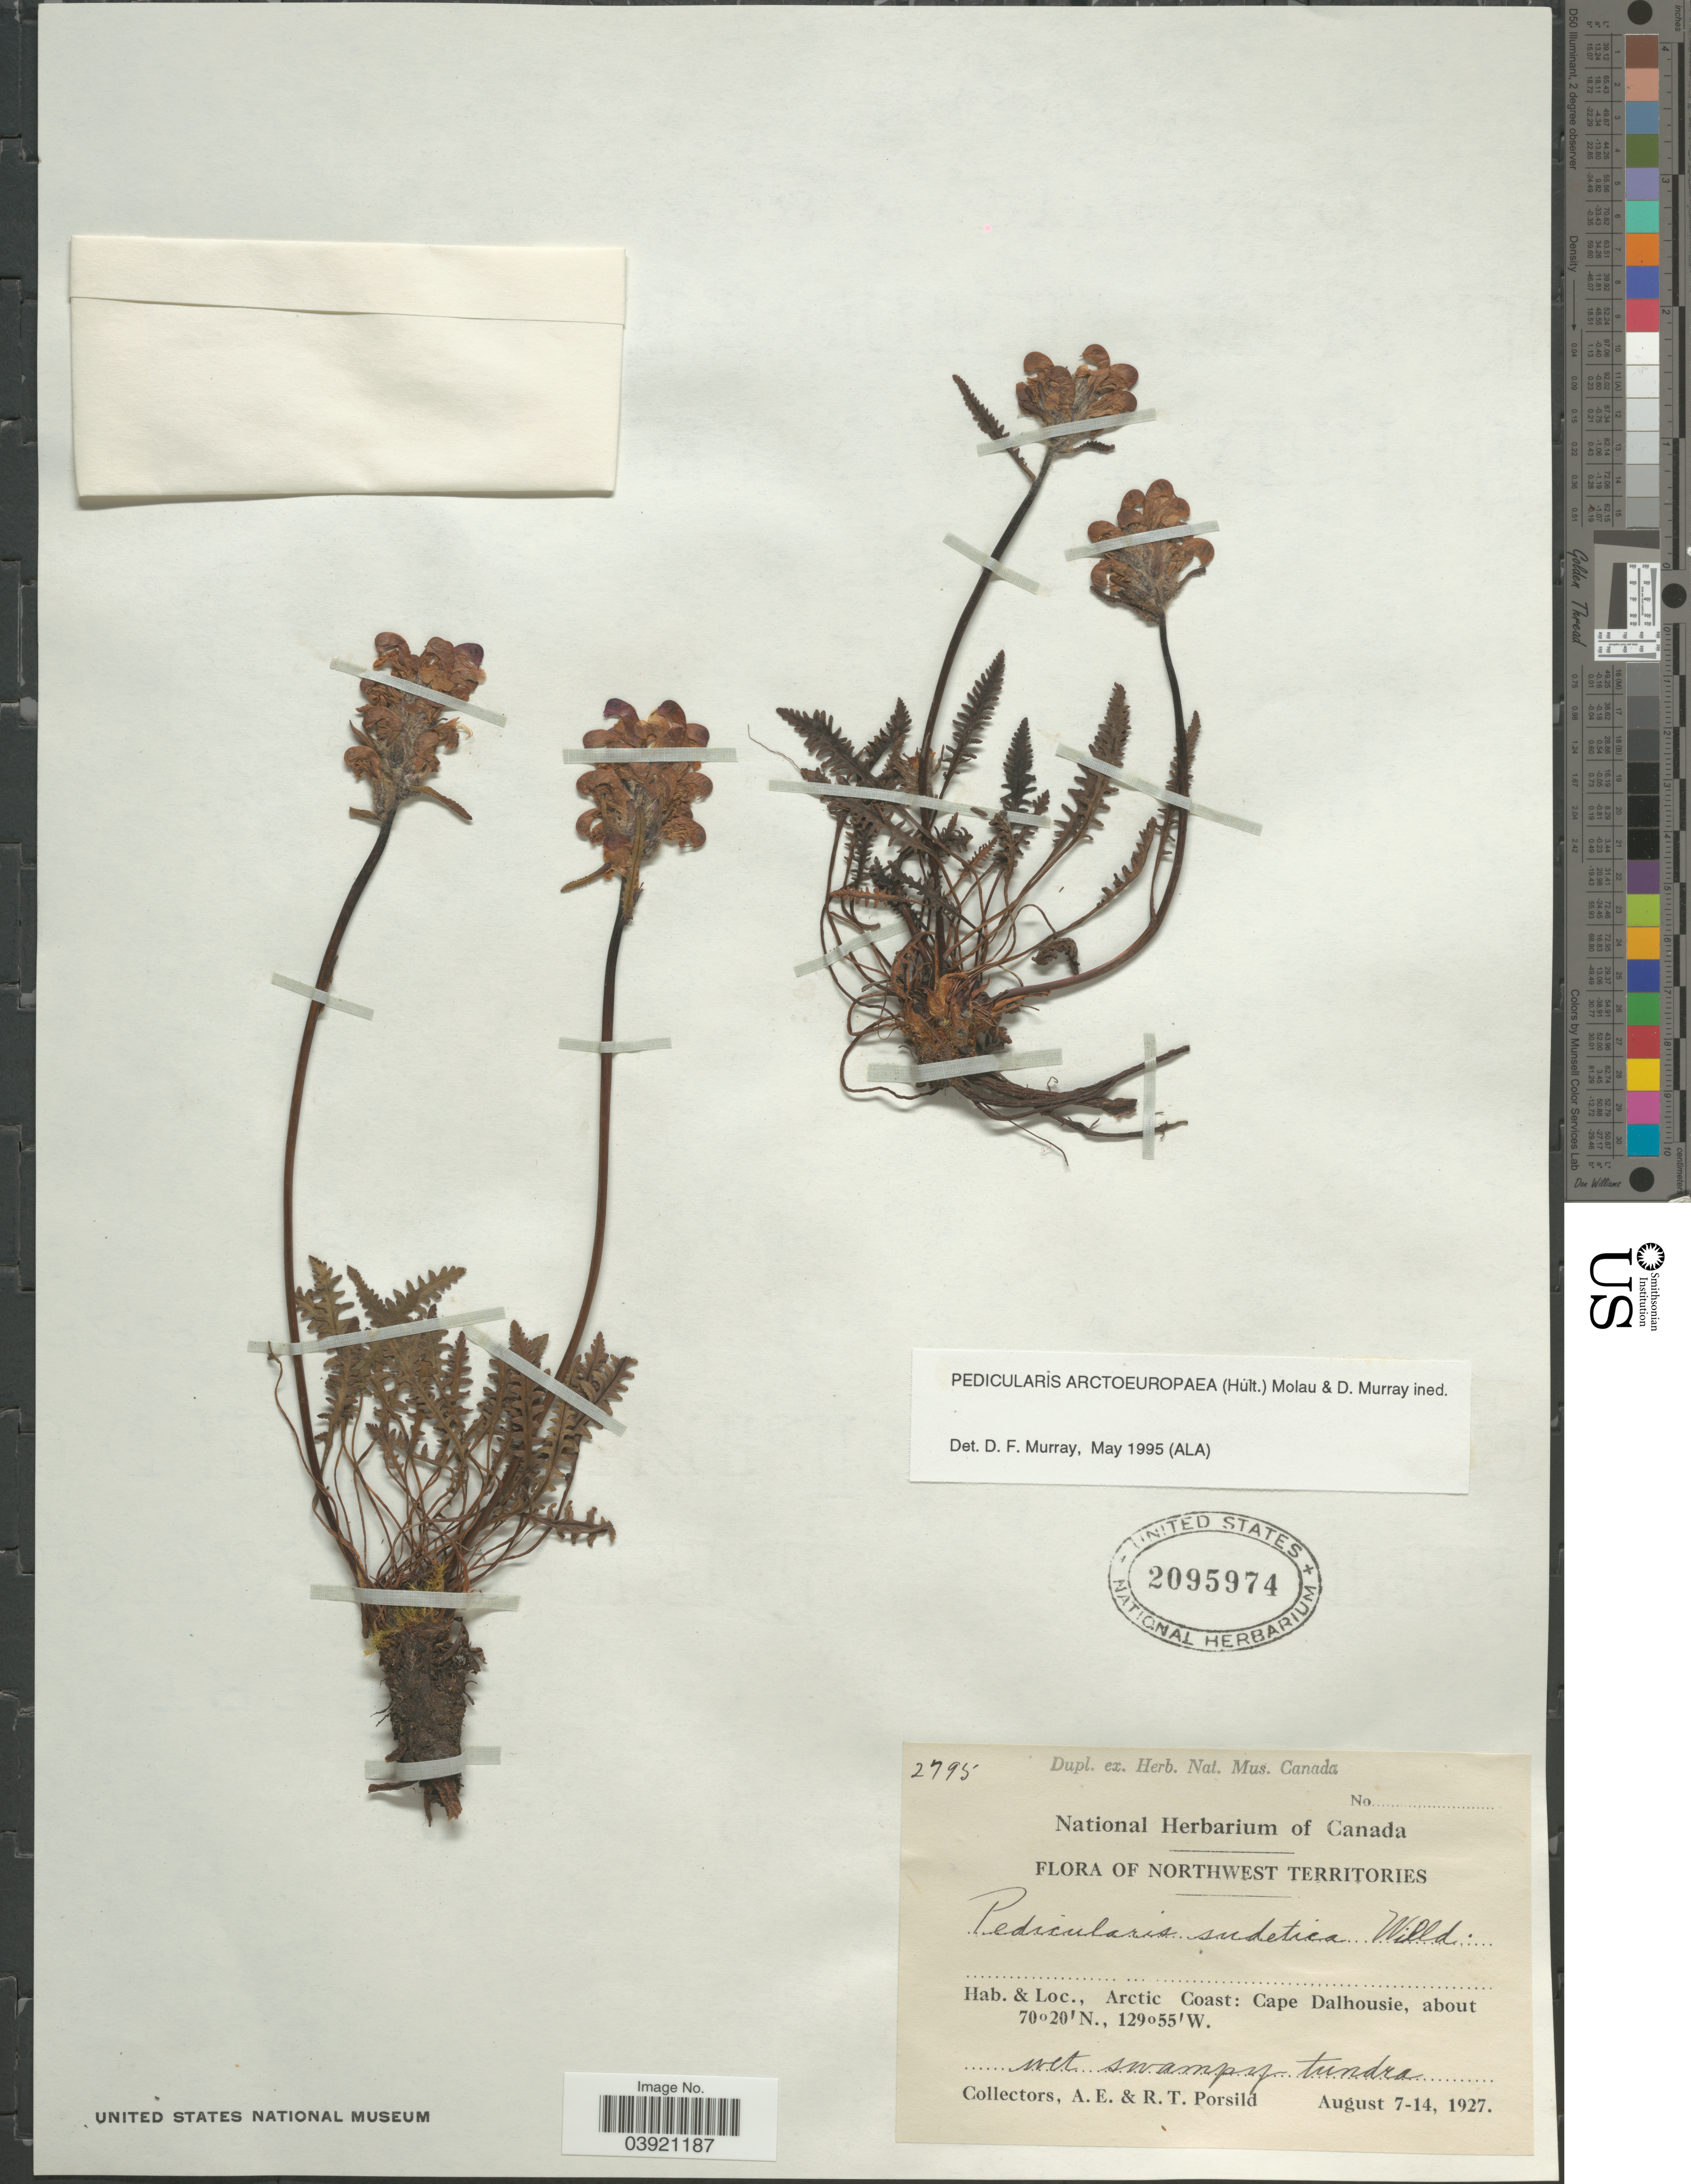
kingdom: Plantae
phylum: Tracheophyta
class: Magnoliopsida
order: Lamiales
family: Orobanchaceae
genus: Pedicularis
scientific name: Pedicularis arctoeuropaea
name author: (Hultén) Molau & D.F. Murray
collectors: A. E. Porsild & R. T. Porsild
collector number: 2795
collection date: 1927-08-07/1927-08-14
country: Canada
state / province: Northwest Territories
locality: Arctic Coast: Cape Dalhousie.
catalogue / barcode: US 2095974